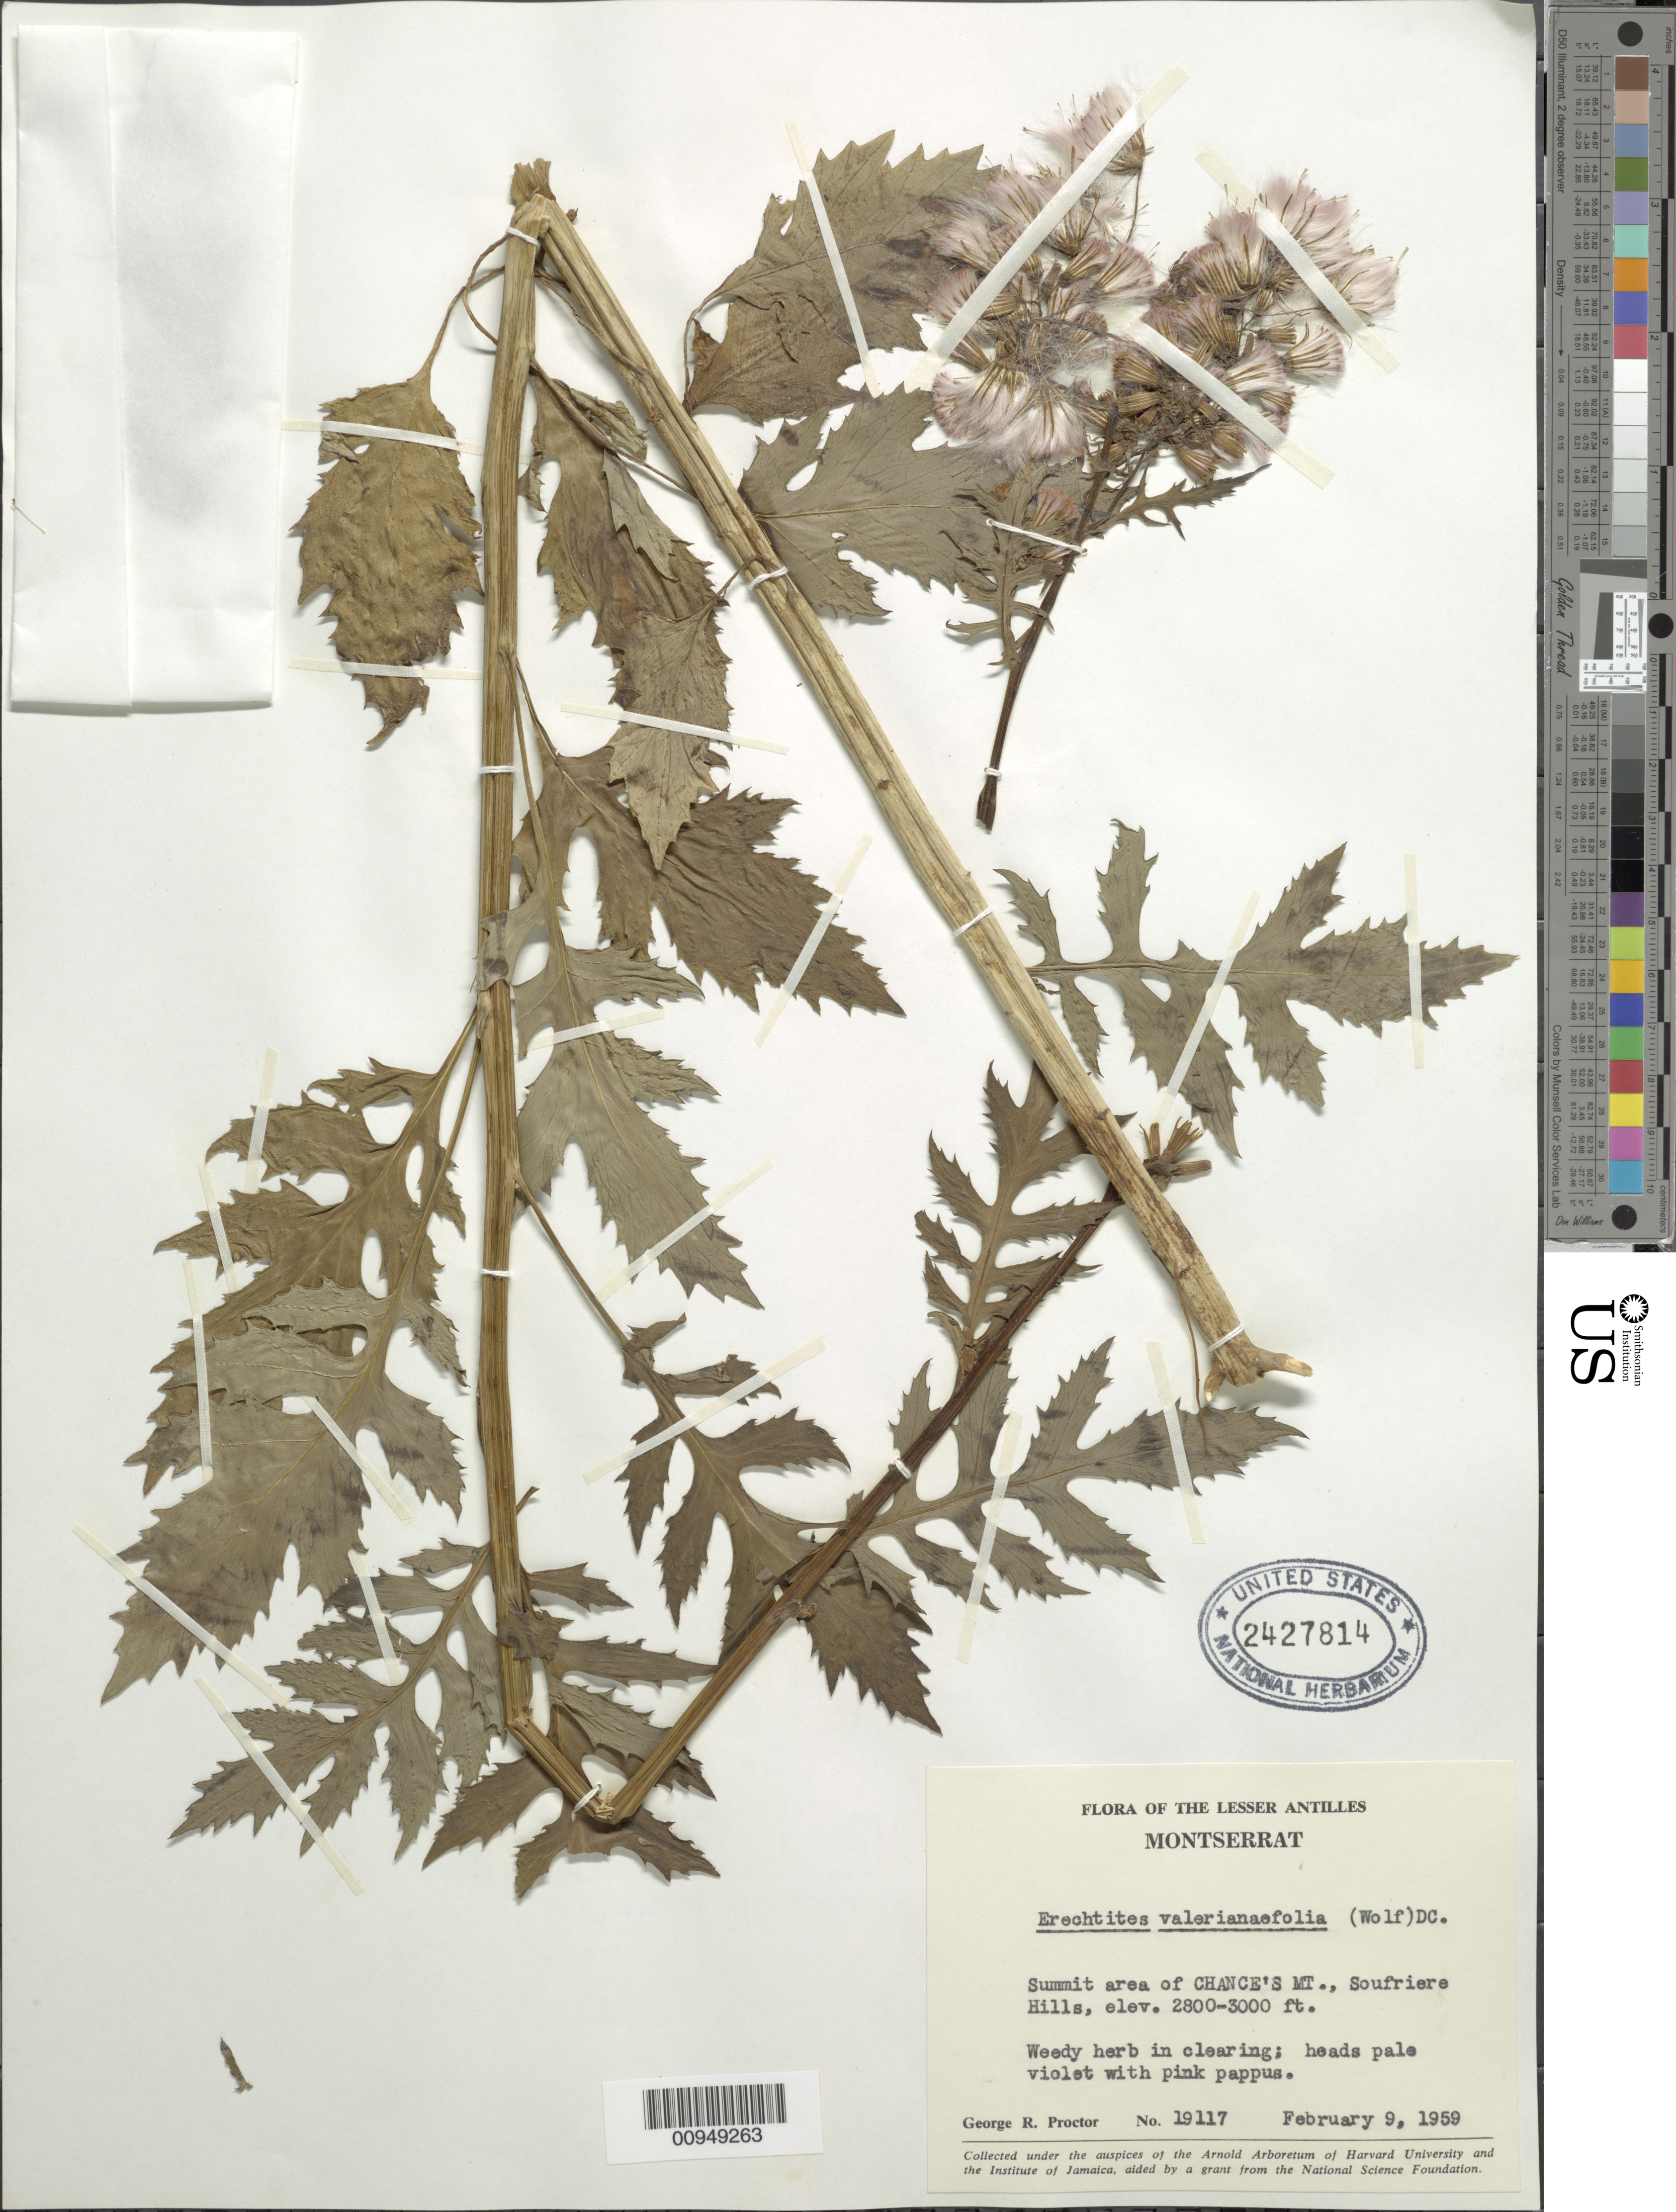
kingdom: Plantae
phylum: Tracheophyta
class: Magnoliopsida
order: Asterales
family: Asteraceae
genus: Erechtites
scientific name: Erechtites valerianifolius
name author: (Link ex Spreng.) DC.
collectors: G. R. Proctor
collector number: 19117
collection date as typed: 09 Feb 1959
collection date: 1959-02-09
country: Montserrat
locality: Summit area of Chance's Mt., Soufriere Hills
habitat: In clearing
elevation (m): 853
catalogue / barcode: US 2427814